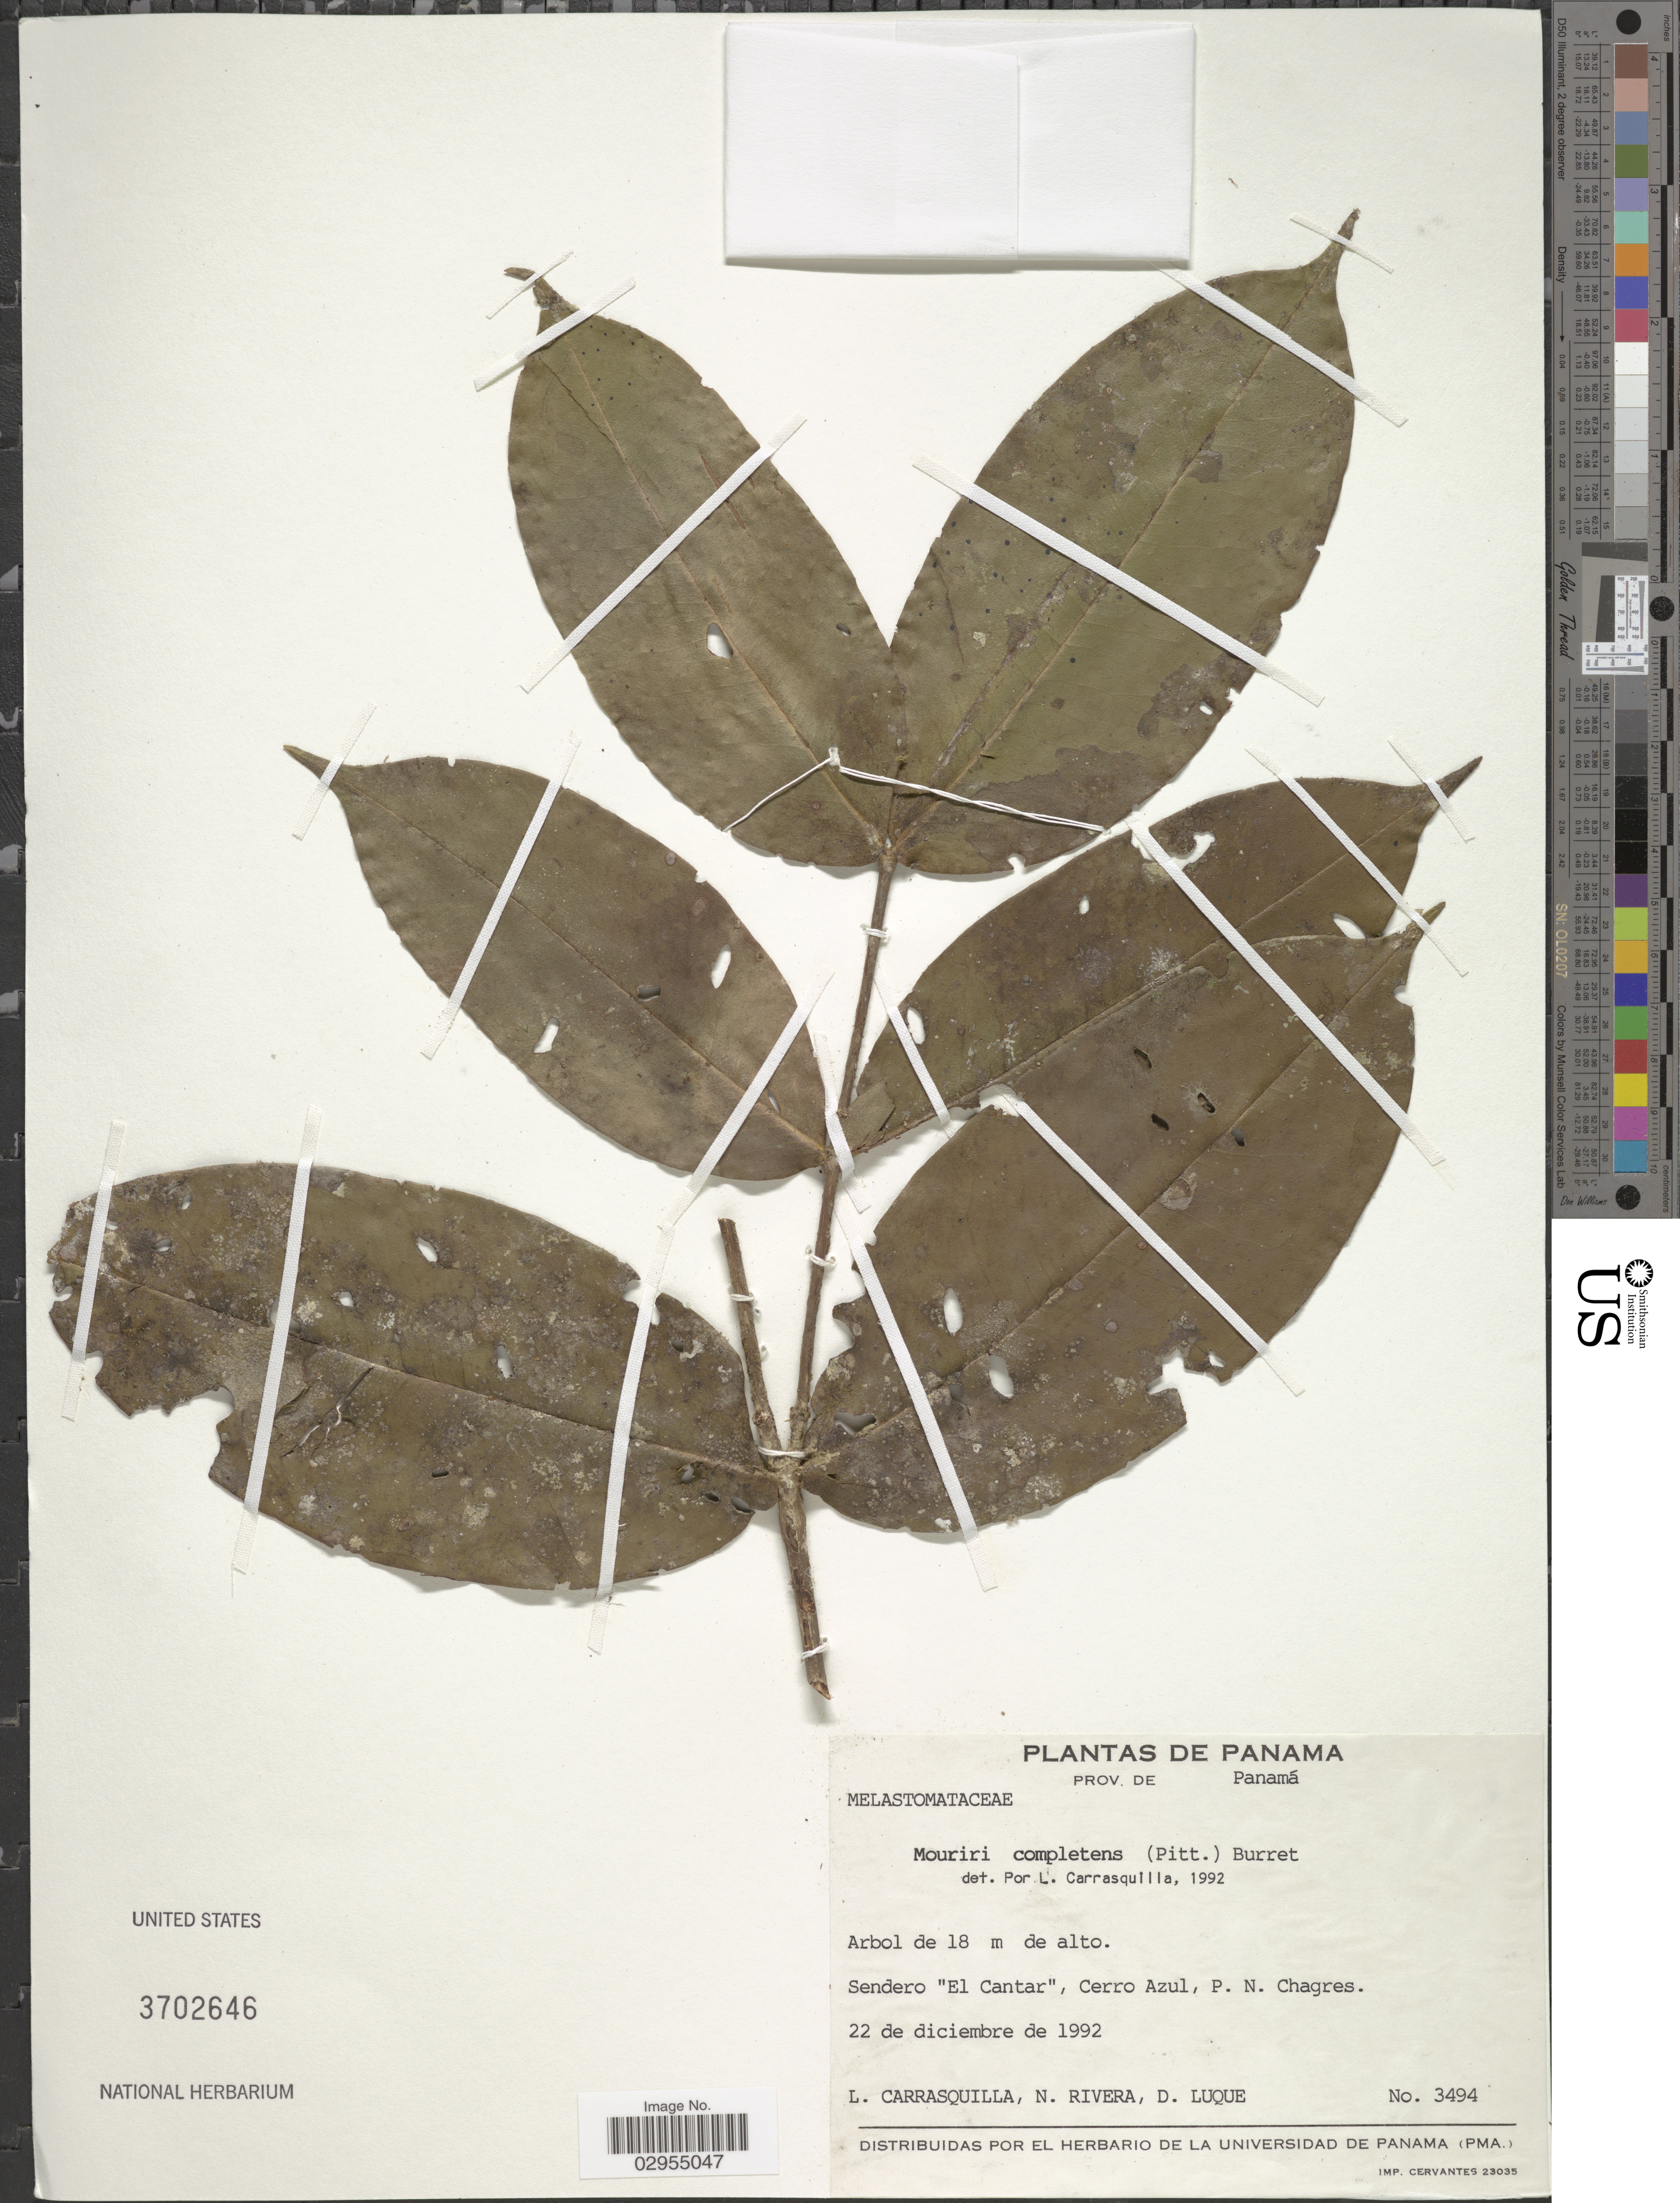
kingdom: Plantae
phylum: Tracheophyta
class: Magnoliopsida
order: Myrtales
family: Melastomataceae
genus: Mouriri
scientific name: Mouriri completens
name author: Burret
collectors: L. Carrasquilla, N. Rivera & D. Luque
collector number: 3494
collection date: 1992-12-22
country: Panama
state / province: Panamá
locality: Sendero "El Cantar", Cerro Azul, P.N. Chagres.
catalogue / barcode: US 3702646